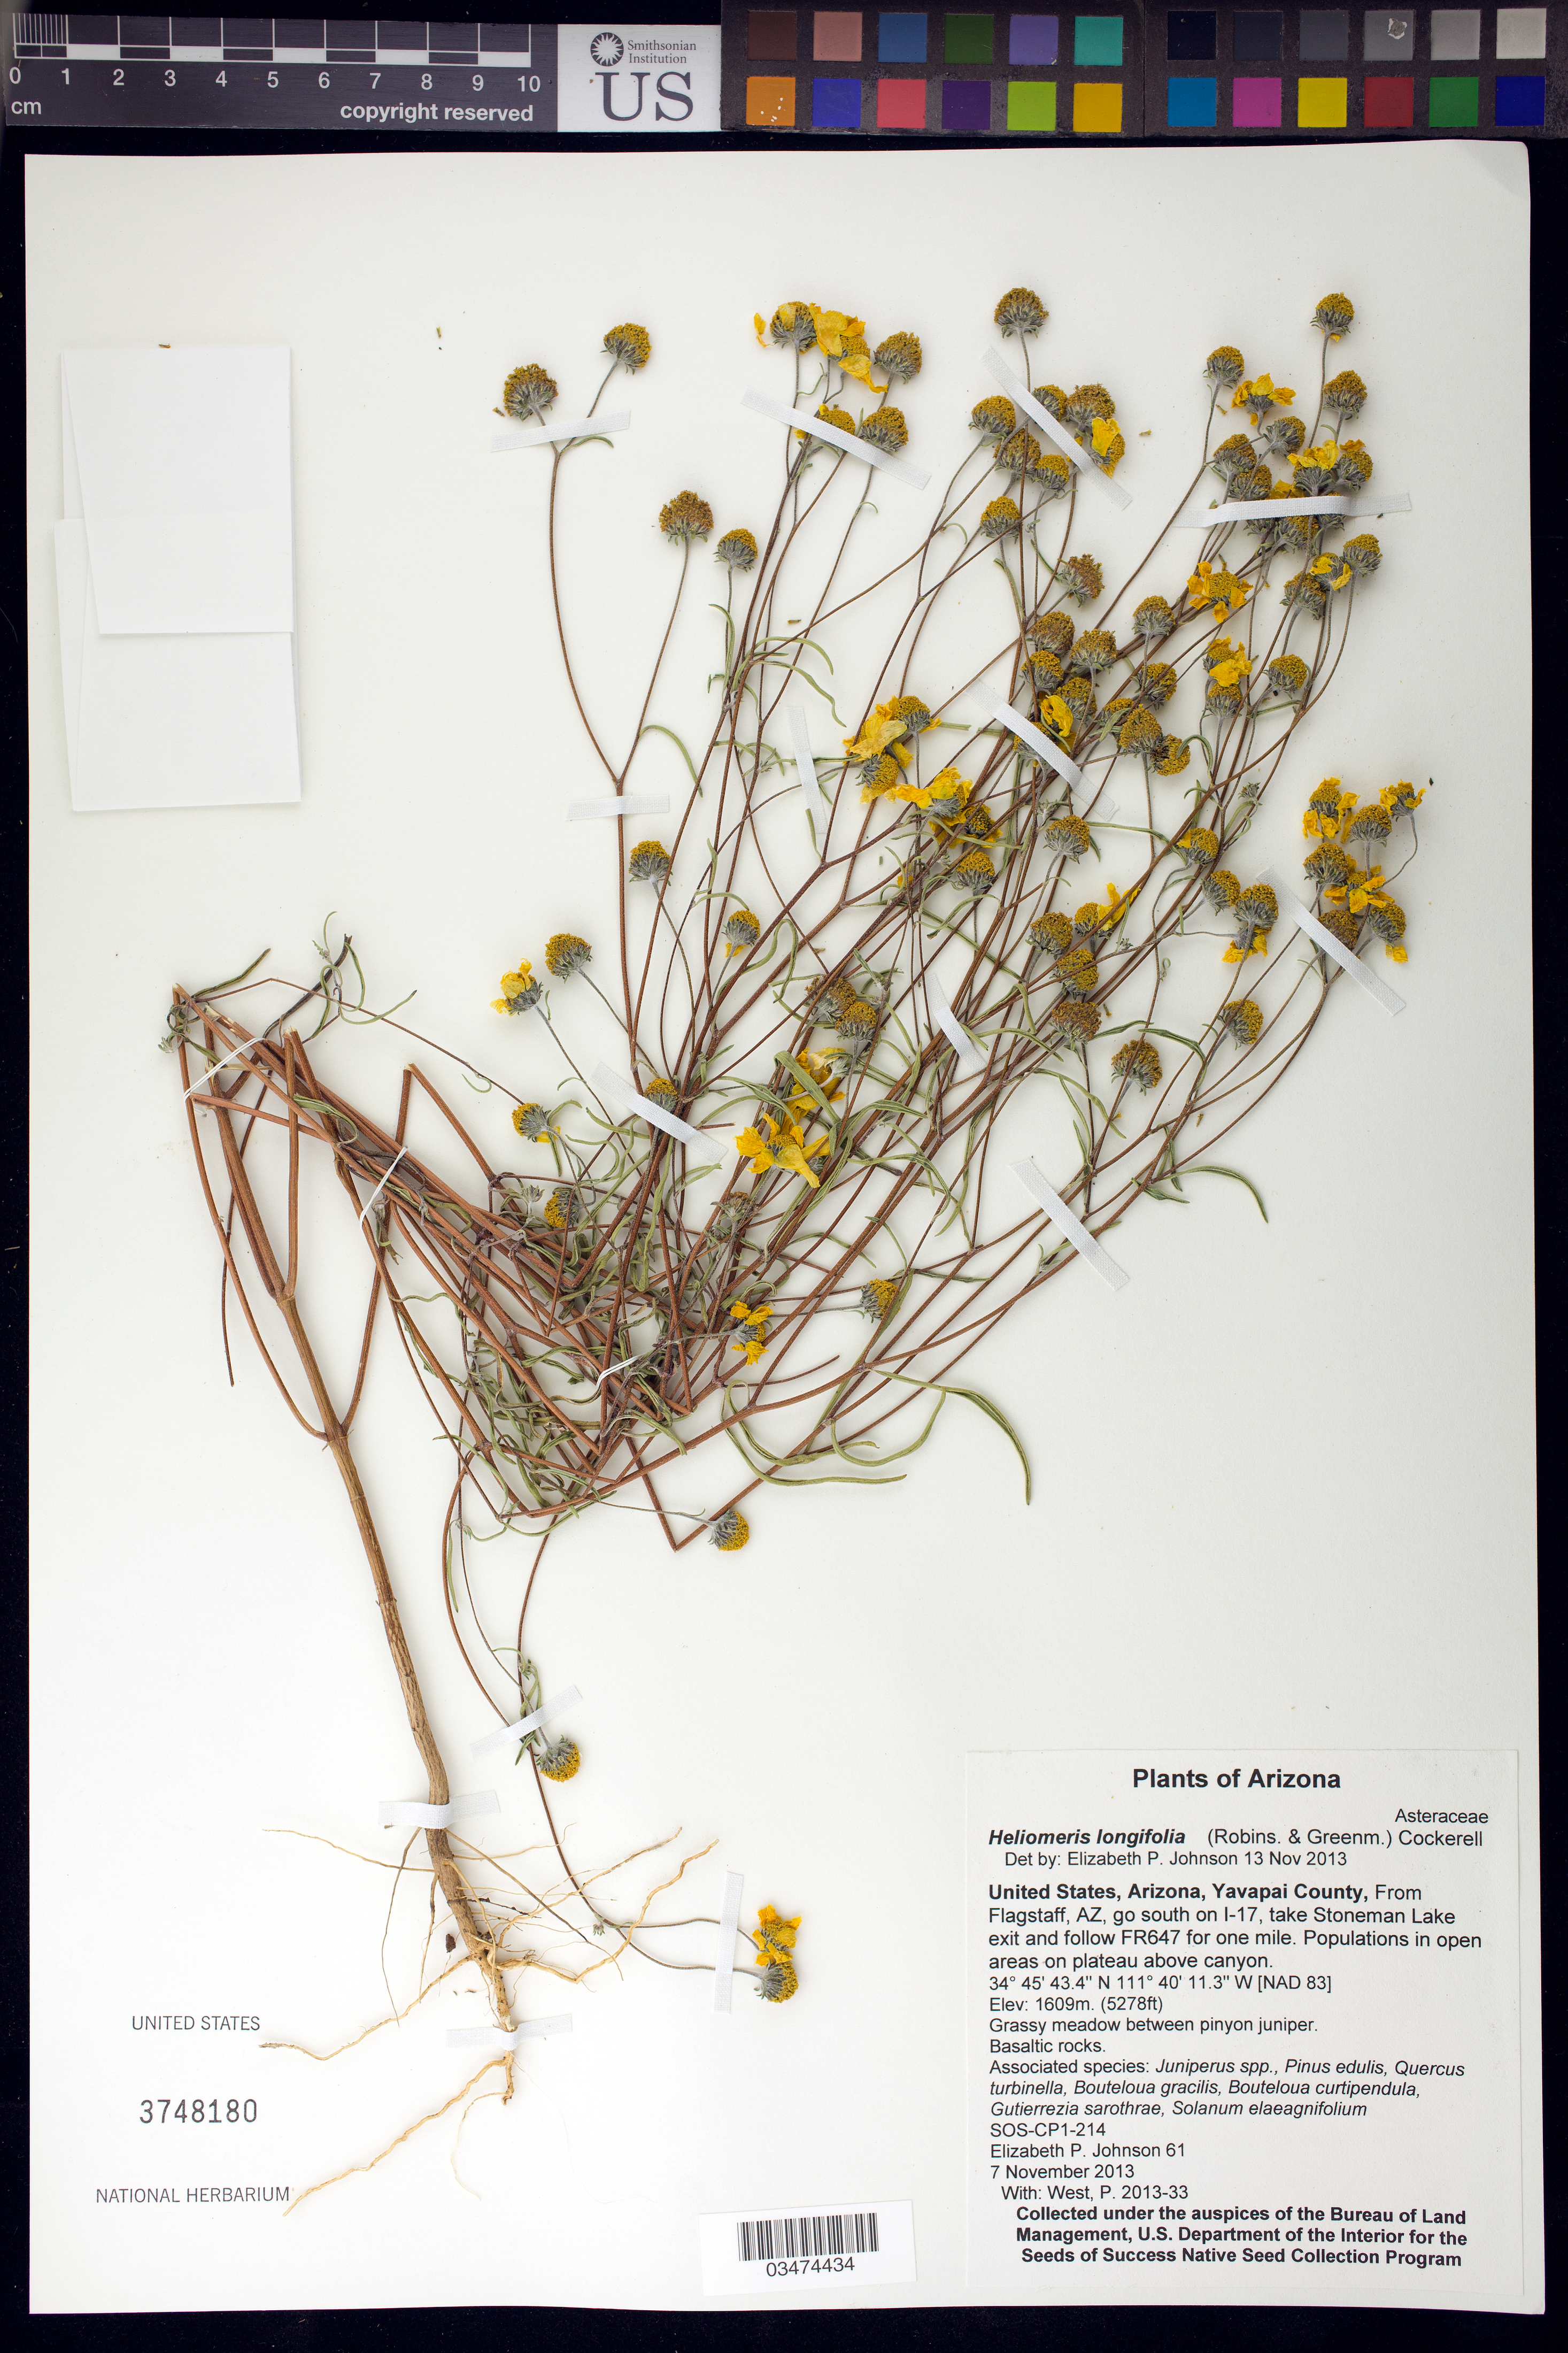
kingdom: Plantae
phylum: Tracheophyta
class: Magnoliopsida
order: Asterales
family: Asteraceae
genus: Heliomeris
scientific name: Heliomeris longifolia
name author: (B.L. Rob.) Cockerell & Greenm.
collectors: E. Johnson & P. West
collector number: CP1-214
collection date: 2013-11-07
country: United States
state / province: Arizona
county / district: Yavapai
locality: From Flagstaff go S on I-17, take Stoneman Lake exit and follow FR647 foe 1 mile.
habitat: Basaltic rocks. Grassy meadow between pinyon juniper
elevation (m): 1609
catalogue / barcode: US 3748180